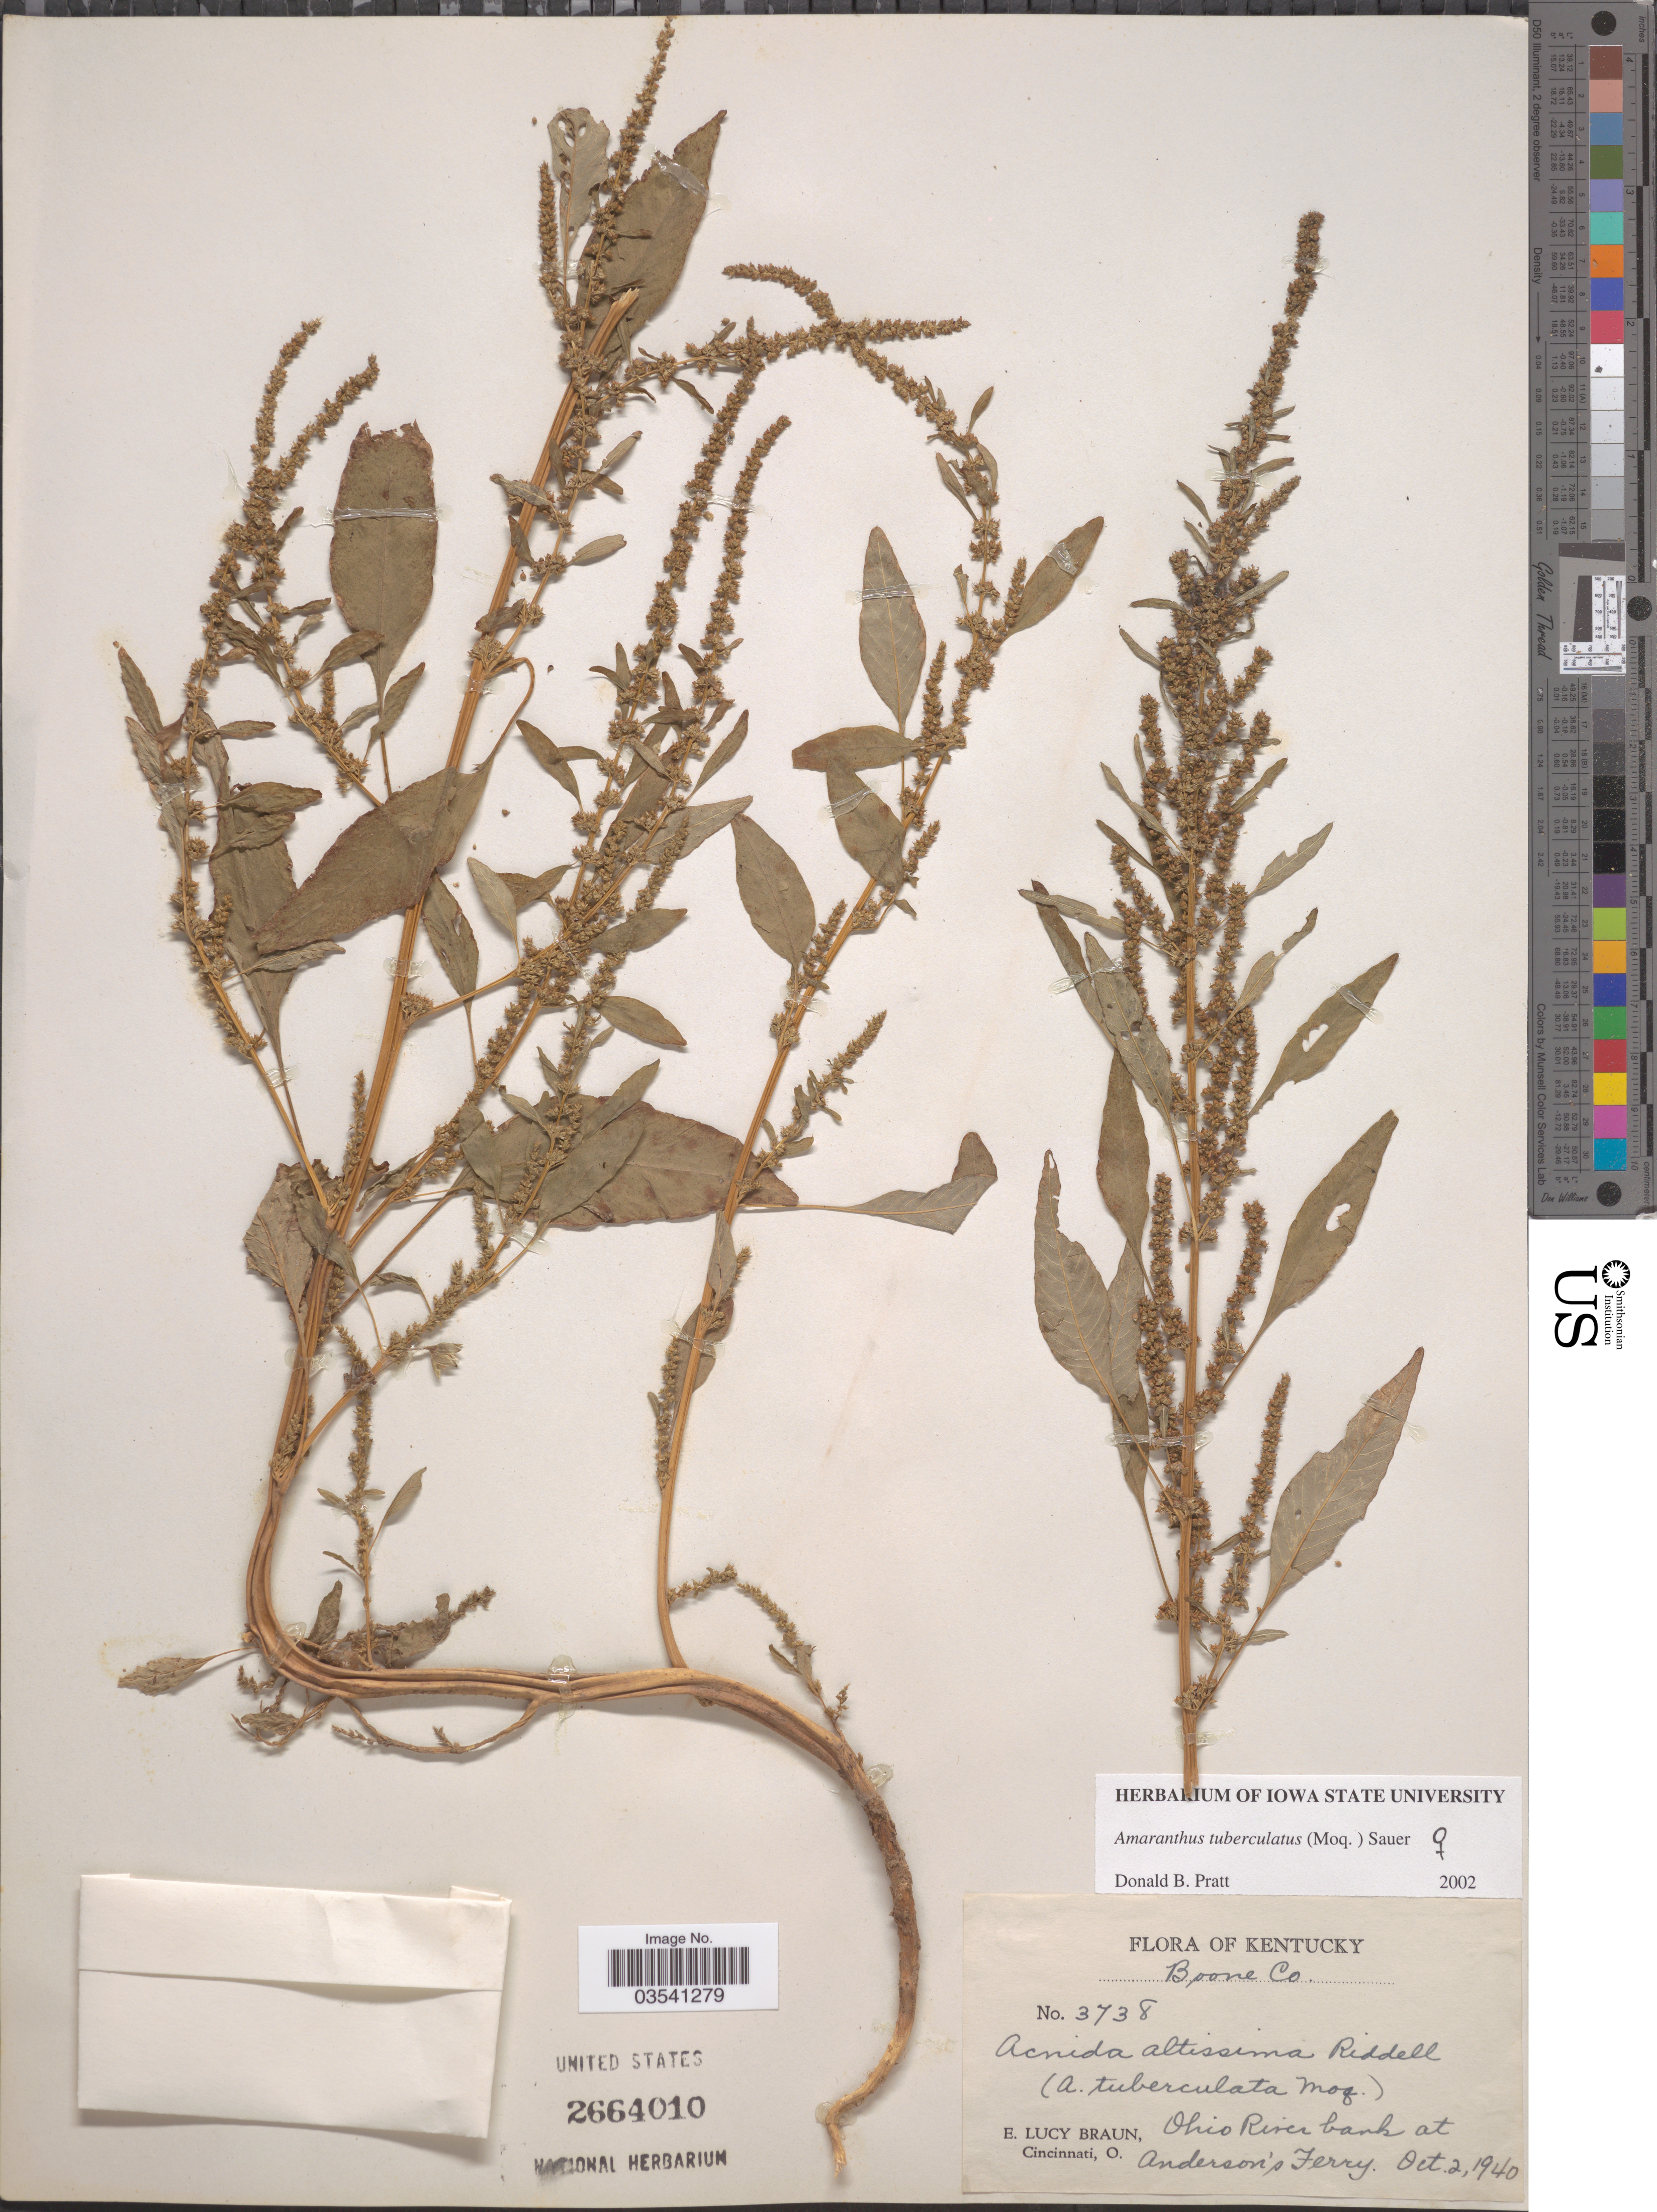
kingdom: Plantae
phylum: Tracheophyta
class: Magnoliopsida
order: Caryophyllales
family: Amaranthaceae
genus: Amaranthus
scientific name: Amaranthus tuberculatus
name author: (Moq.) J.D. Sauer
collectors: E. L. Braun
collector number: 3738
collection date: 1940-10-02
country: United States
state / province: Kentucky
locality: Boone Co. Ohio River bank at Anderson's Ferry.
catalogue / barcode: US 2664010